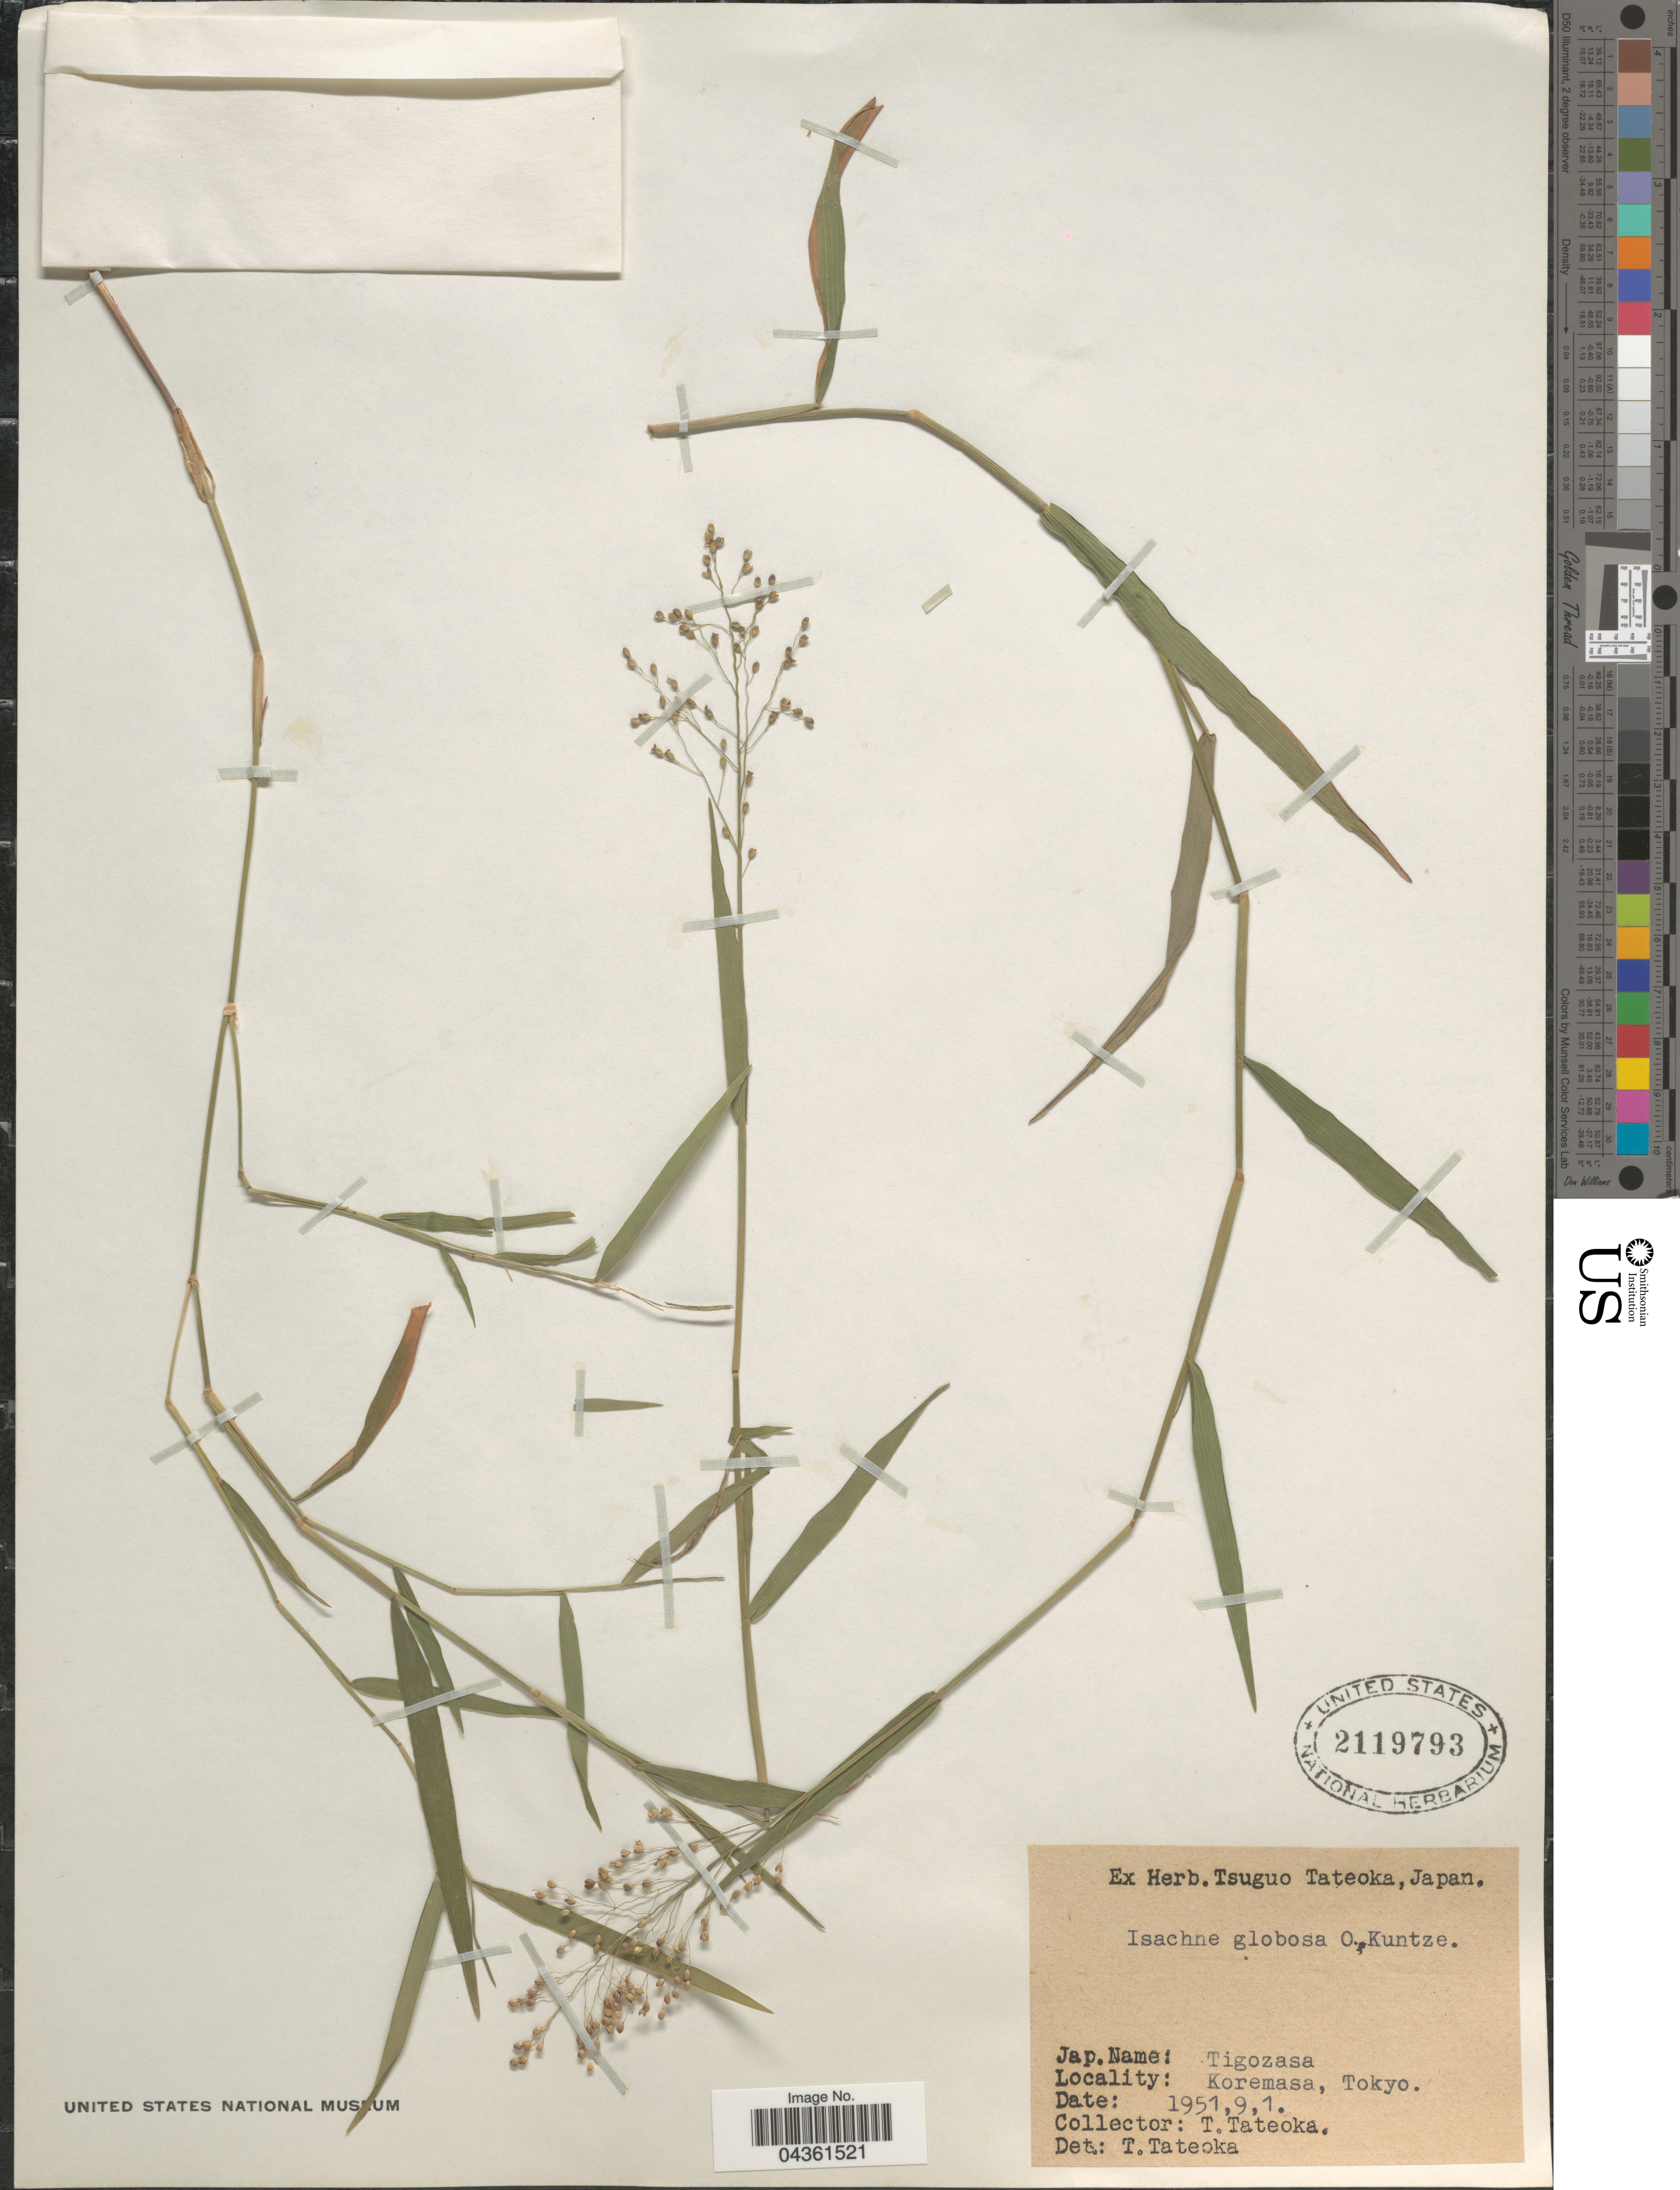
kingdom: Plantae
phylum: Tracheophyta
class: Liliopsida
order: Poales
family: Poaceae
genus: Isachne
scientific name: Isachne globosa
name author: (Thunb.) Kuntze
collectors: T. Tateoka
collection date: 1951-09-01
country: Japan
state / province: Tokyo, Federal City of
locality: Koremasa, Tokyo.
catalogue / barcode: US 2119793